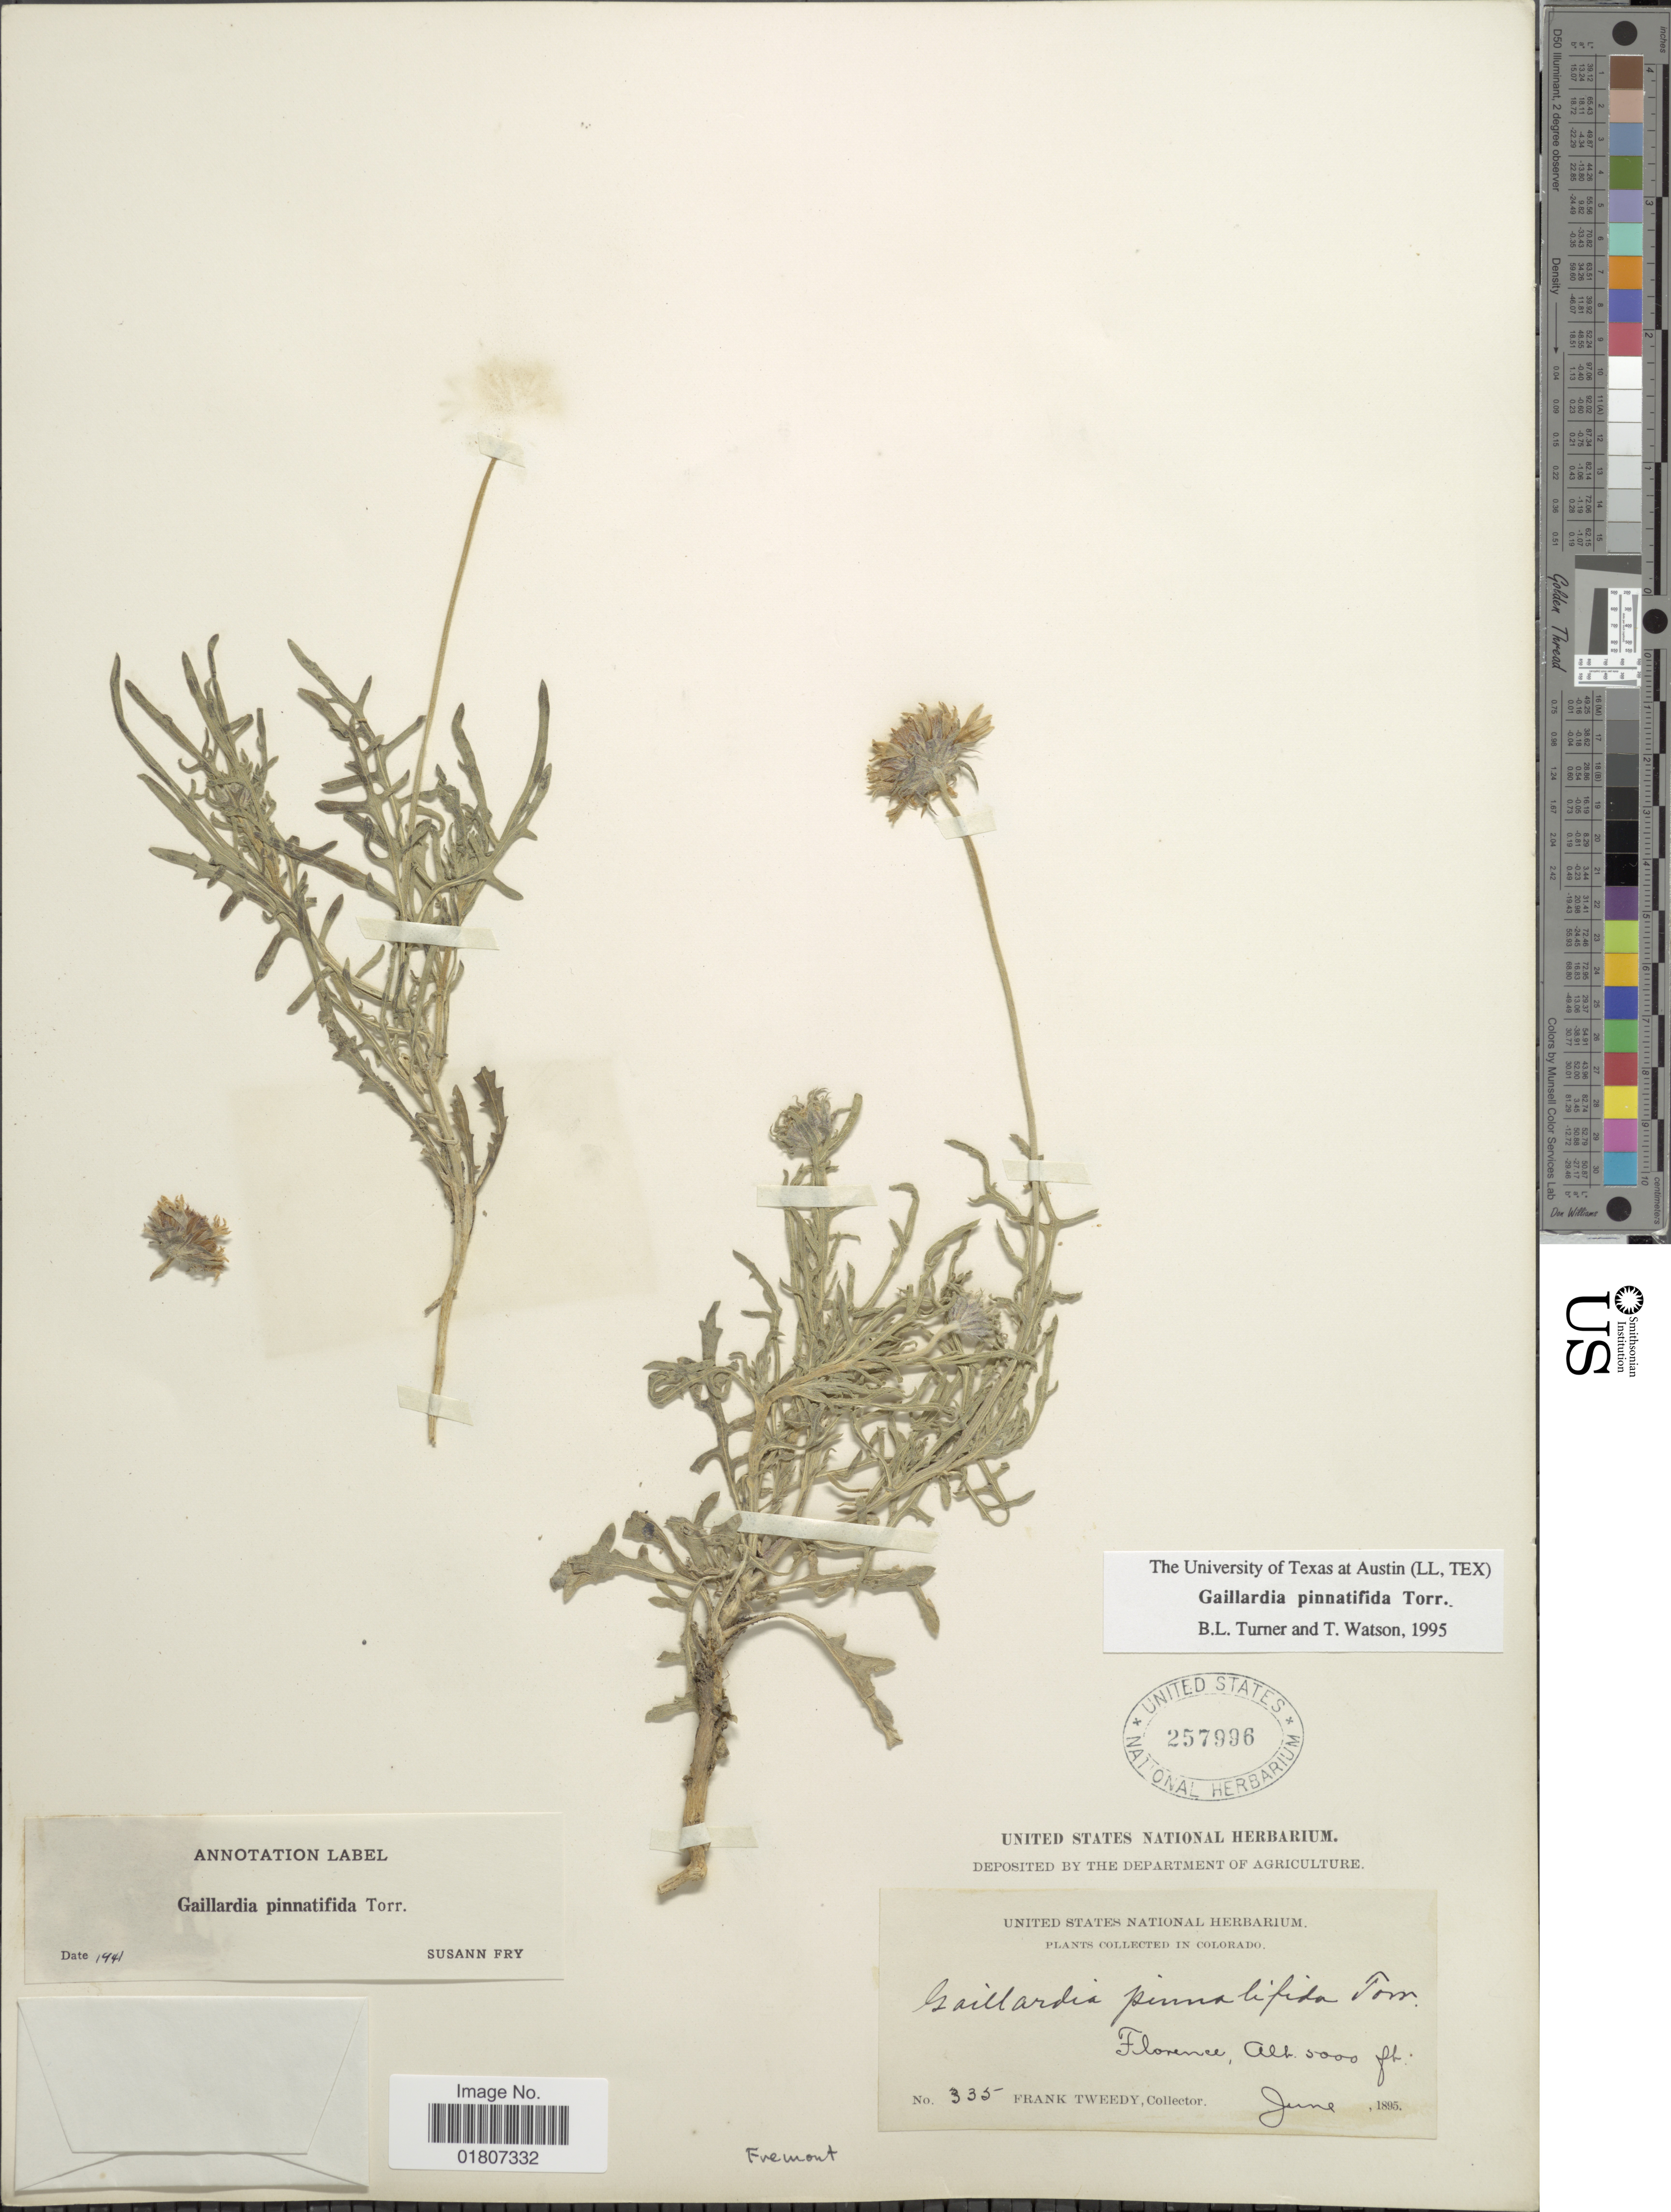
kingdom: Plantae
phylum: Tracheophyta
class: Magnoliopsida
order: Asterales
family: Asteraceae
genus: Gaillardia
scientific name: Gaillardia pinnatifida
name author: Torr.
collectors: F. Tweedy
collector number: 335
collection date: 1895-06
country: United States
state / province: Colorado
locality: Florence, Fremont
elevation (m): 1524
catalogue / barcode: US 257996